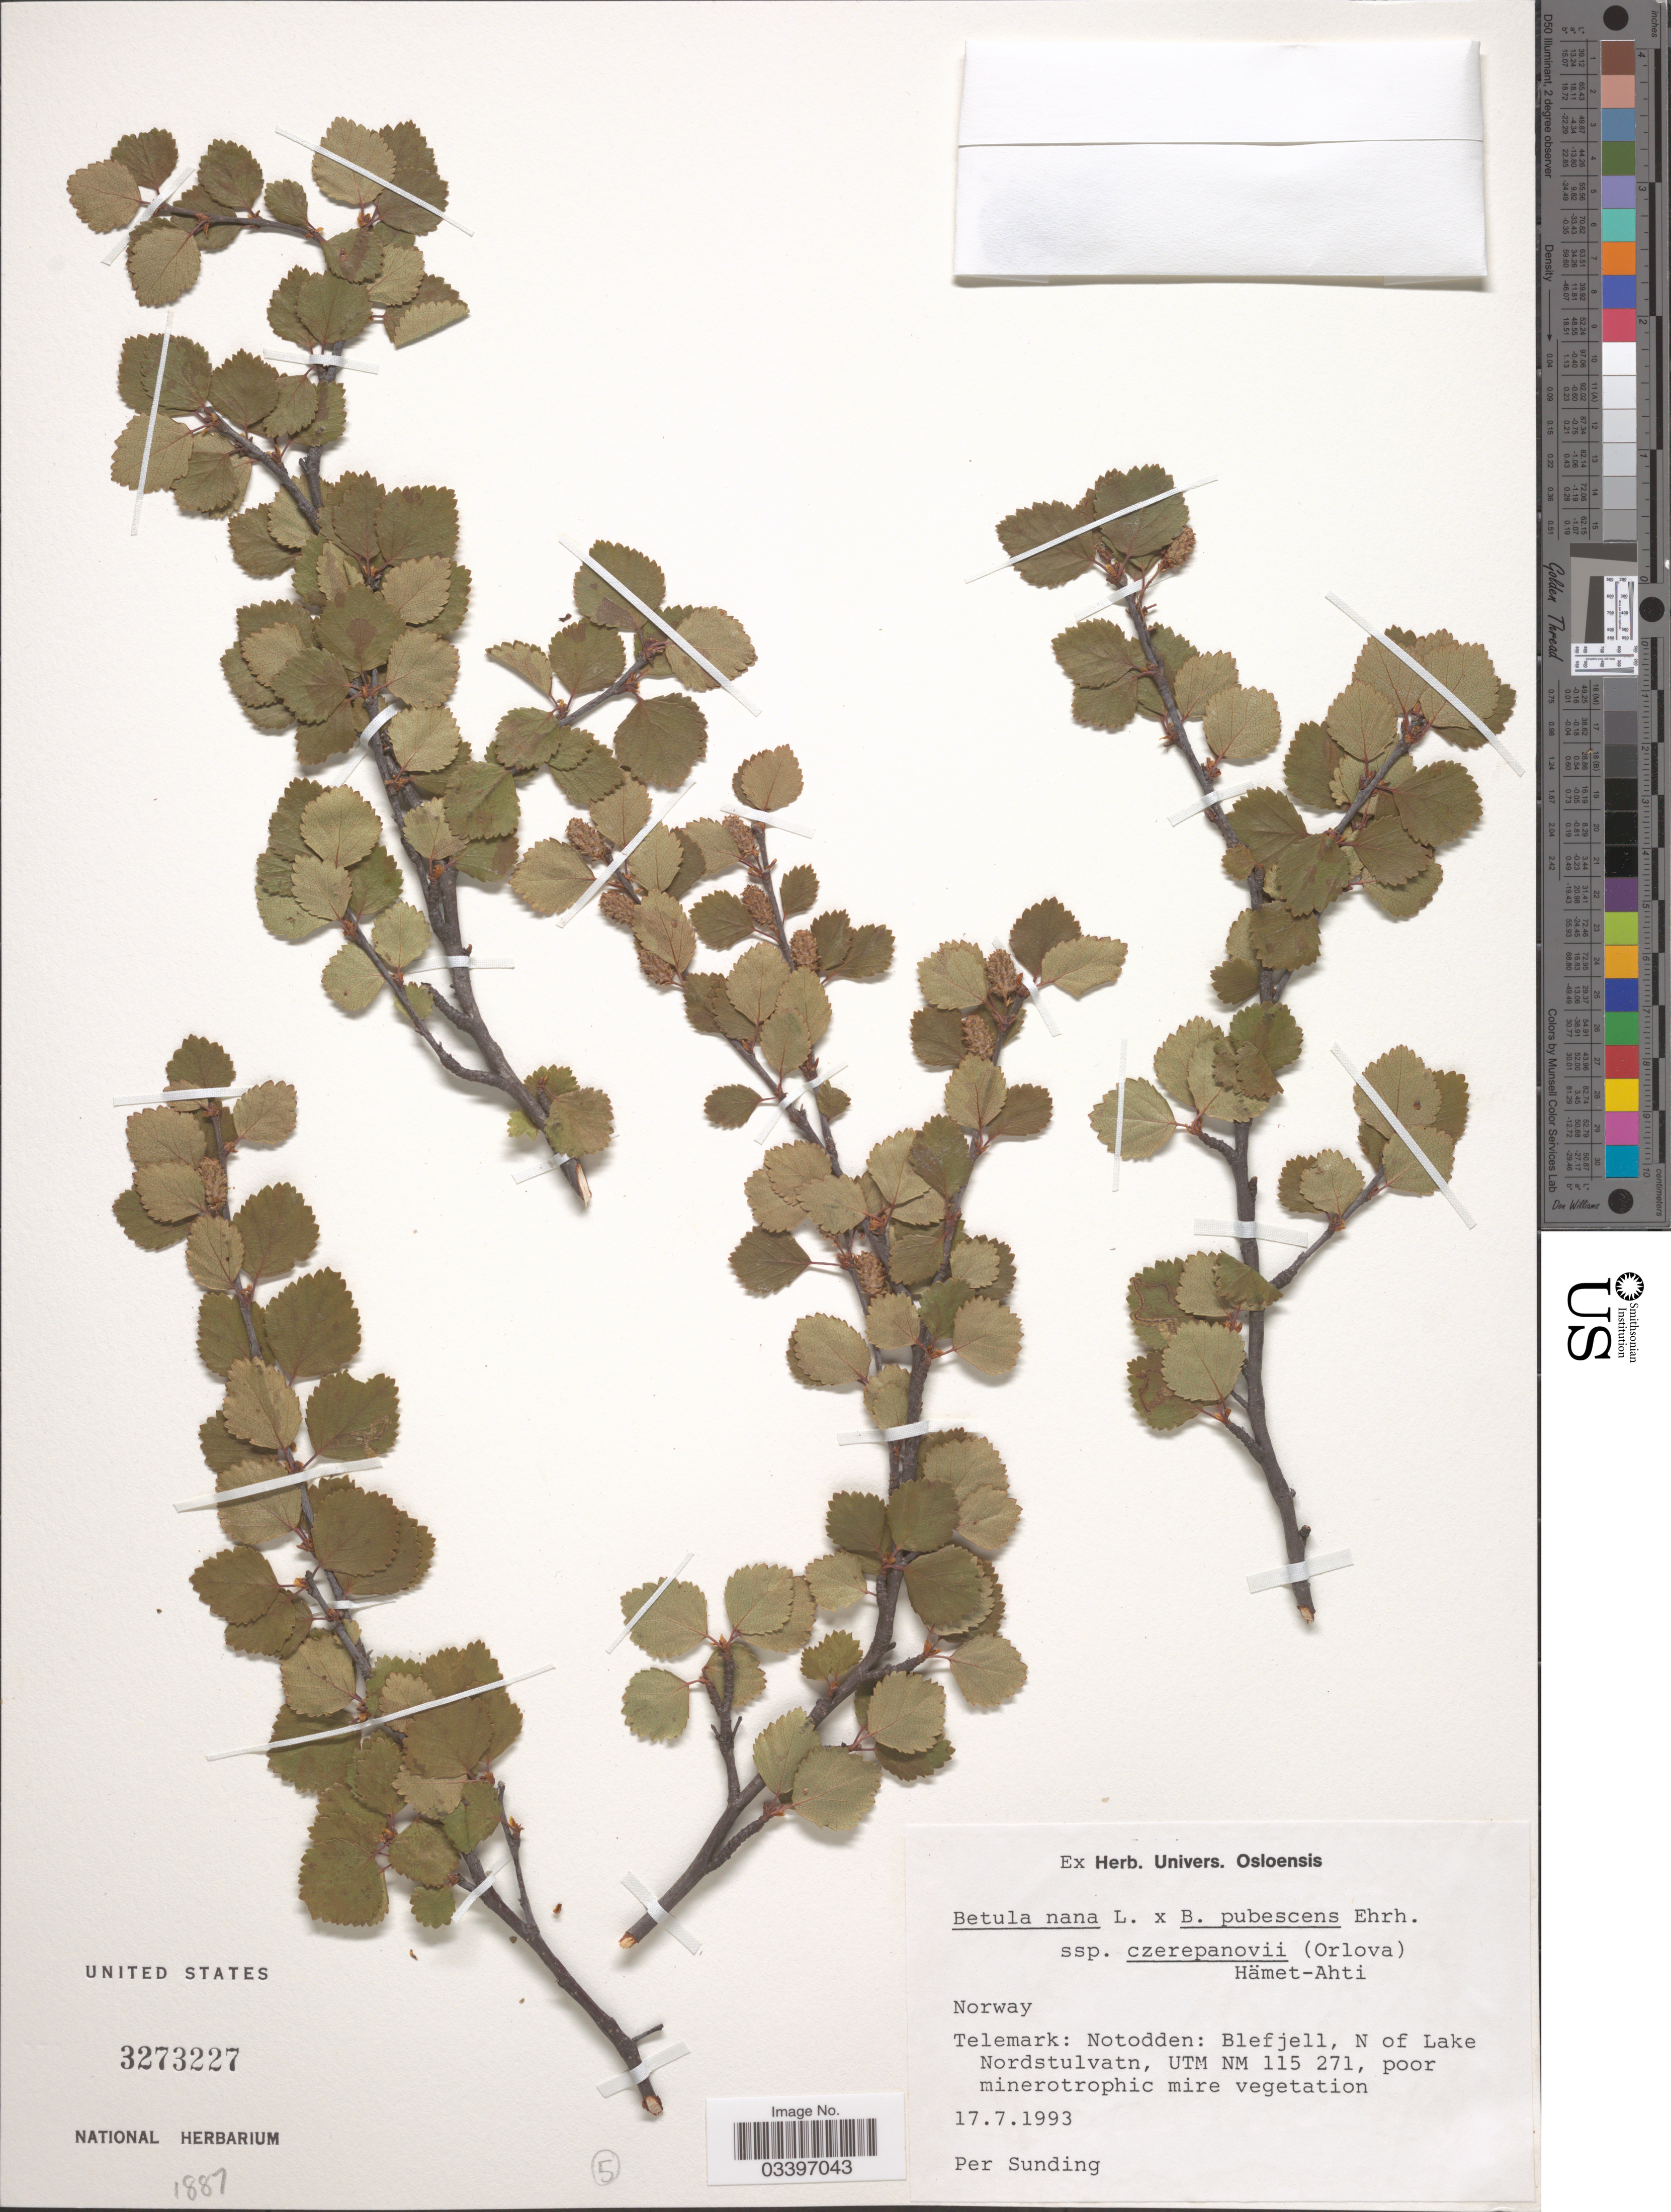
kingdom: Plantae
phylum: Tracheophyta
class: Magnoliopsida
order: Fagales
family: Betulaceae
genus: Betula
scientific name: Betula nana x B. pubescens subsp. czerepanovii (Orlova) Hämet-Ahti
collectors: P. O. Sunding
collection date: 1993-07-17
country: Norway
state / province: Telemark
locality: Notodden: Blefjell, N of Lake Nordstulvatn, UTM NM 115 271, poor minerotrophic mire vegetation.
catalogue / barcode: US 3273227